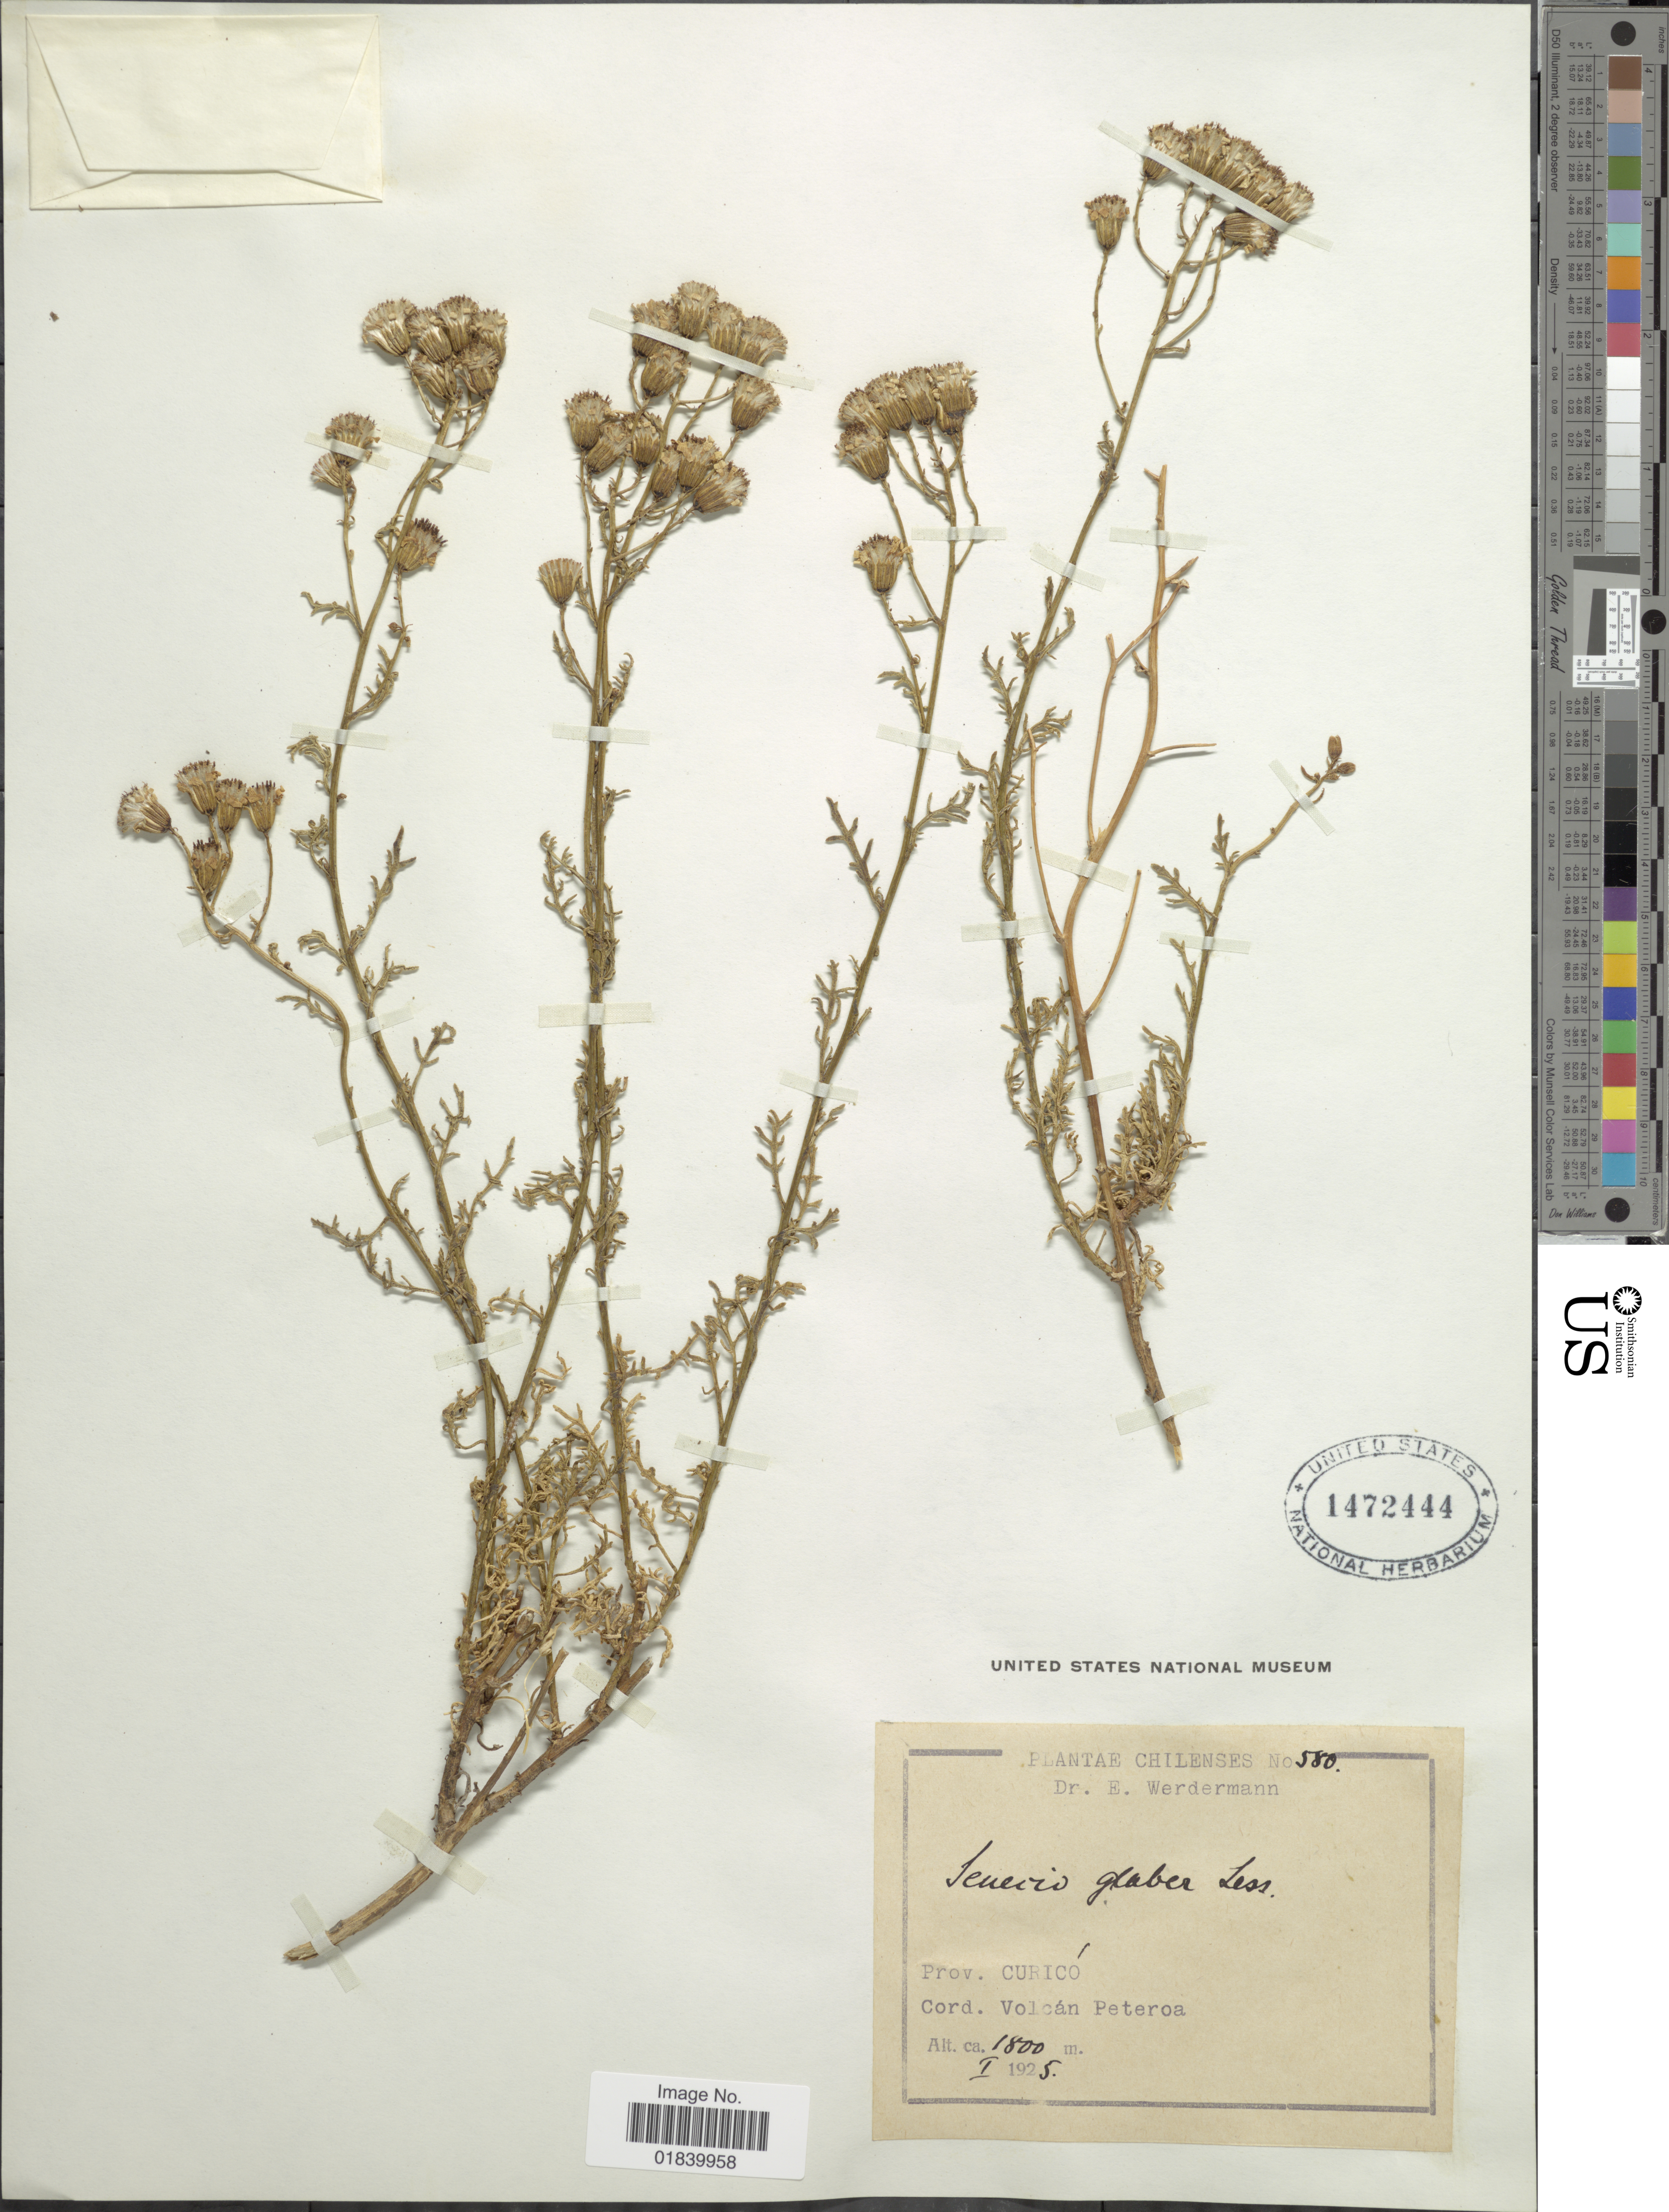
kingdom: Plantae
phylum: Tracheophyta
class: Magnoliopsida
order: Asterales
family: Asteraceae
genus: Senecio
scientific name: Senecio glaber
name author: Less.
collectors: E. Werdermann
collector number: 580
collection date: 1925-01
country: Chile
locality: Prov. Curico, Cord. Volcan Peteroa.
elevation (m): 1800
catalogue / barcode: US 1472444